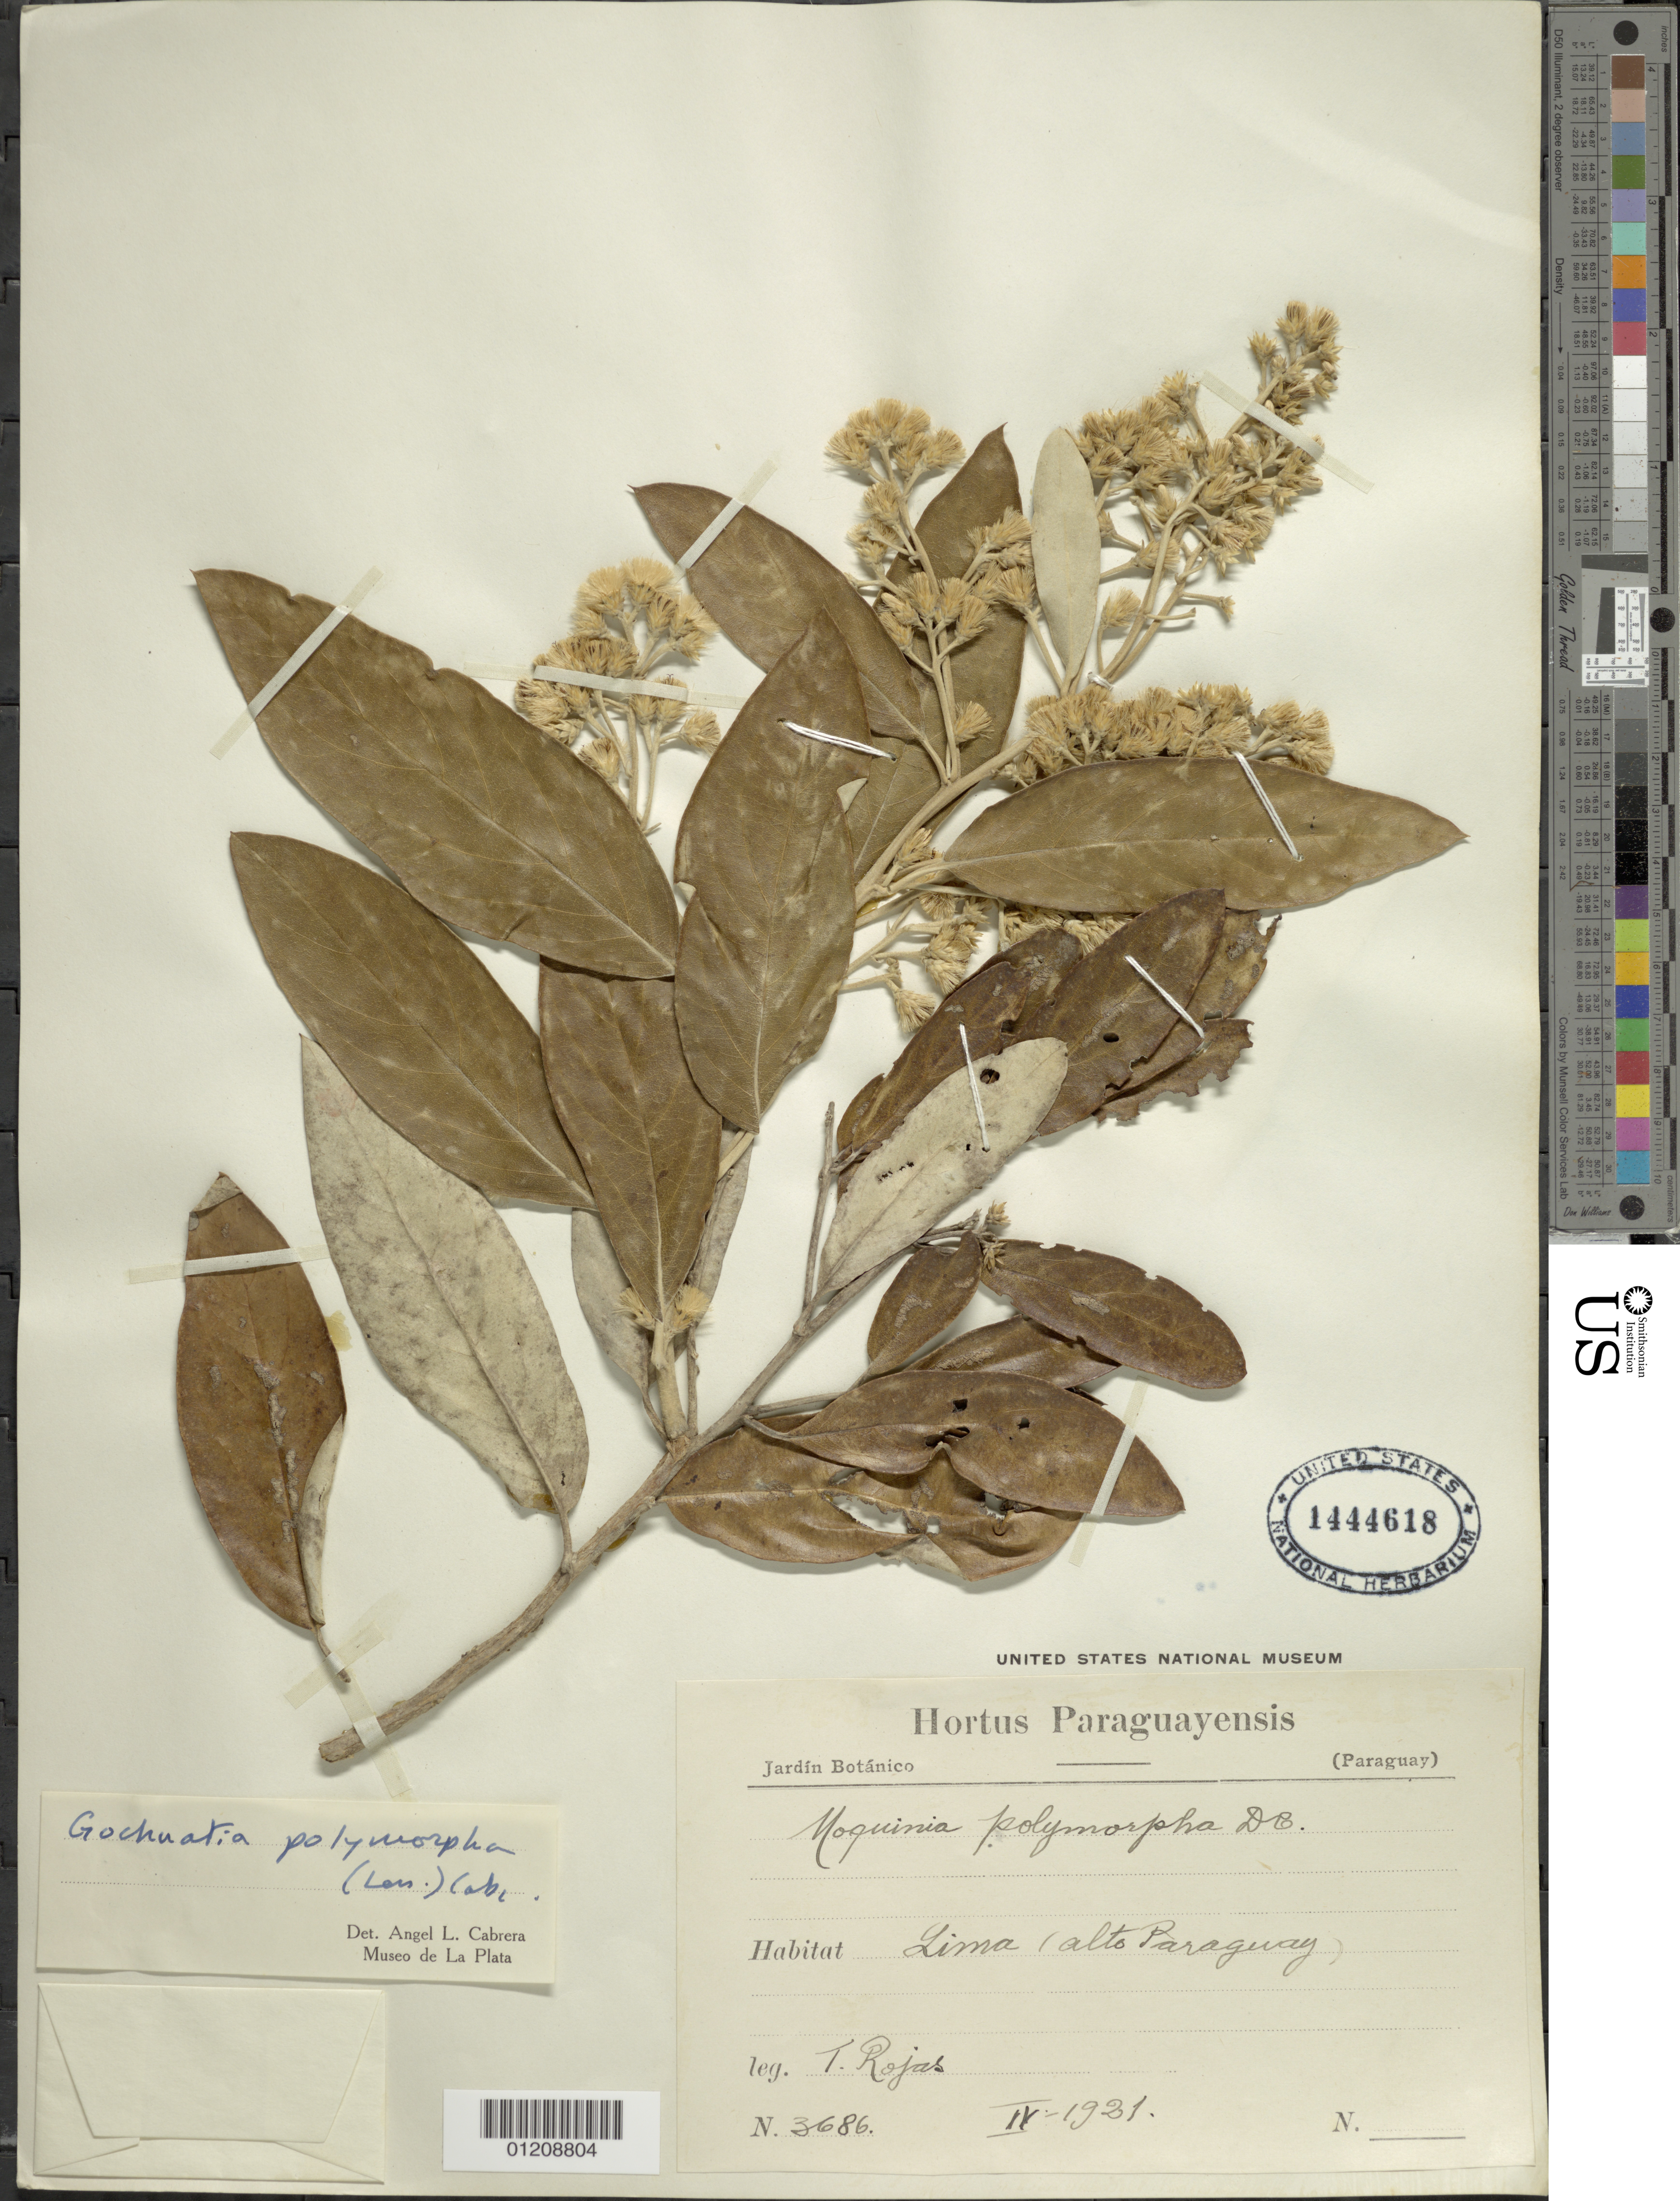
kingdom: Plantae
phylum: Tracheophyta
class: Magnoliopsida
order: Asterales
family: Asteraceae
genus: Moquiniastrum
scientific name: Moquiniastrum polymorphum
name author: (Less.) G. Sancho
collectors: T. Rojas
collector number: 3686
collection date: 1921-04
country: Paraguay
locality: Lima (alto Paraguay)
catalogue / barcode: US 1444618